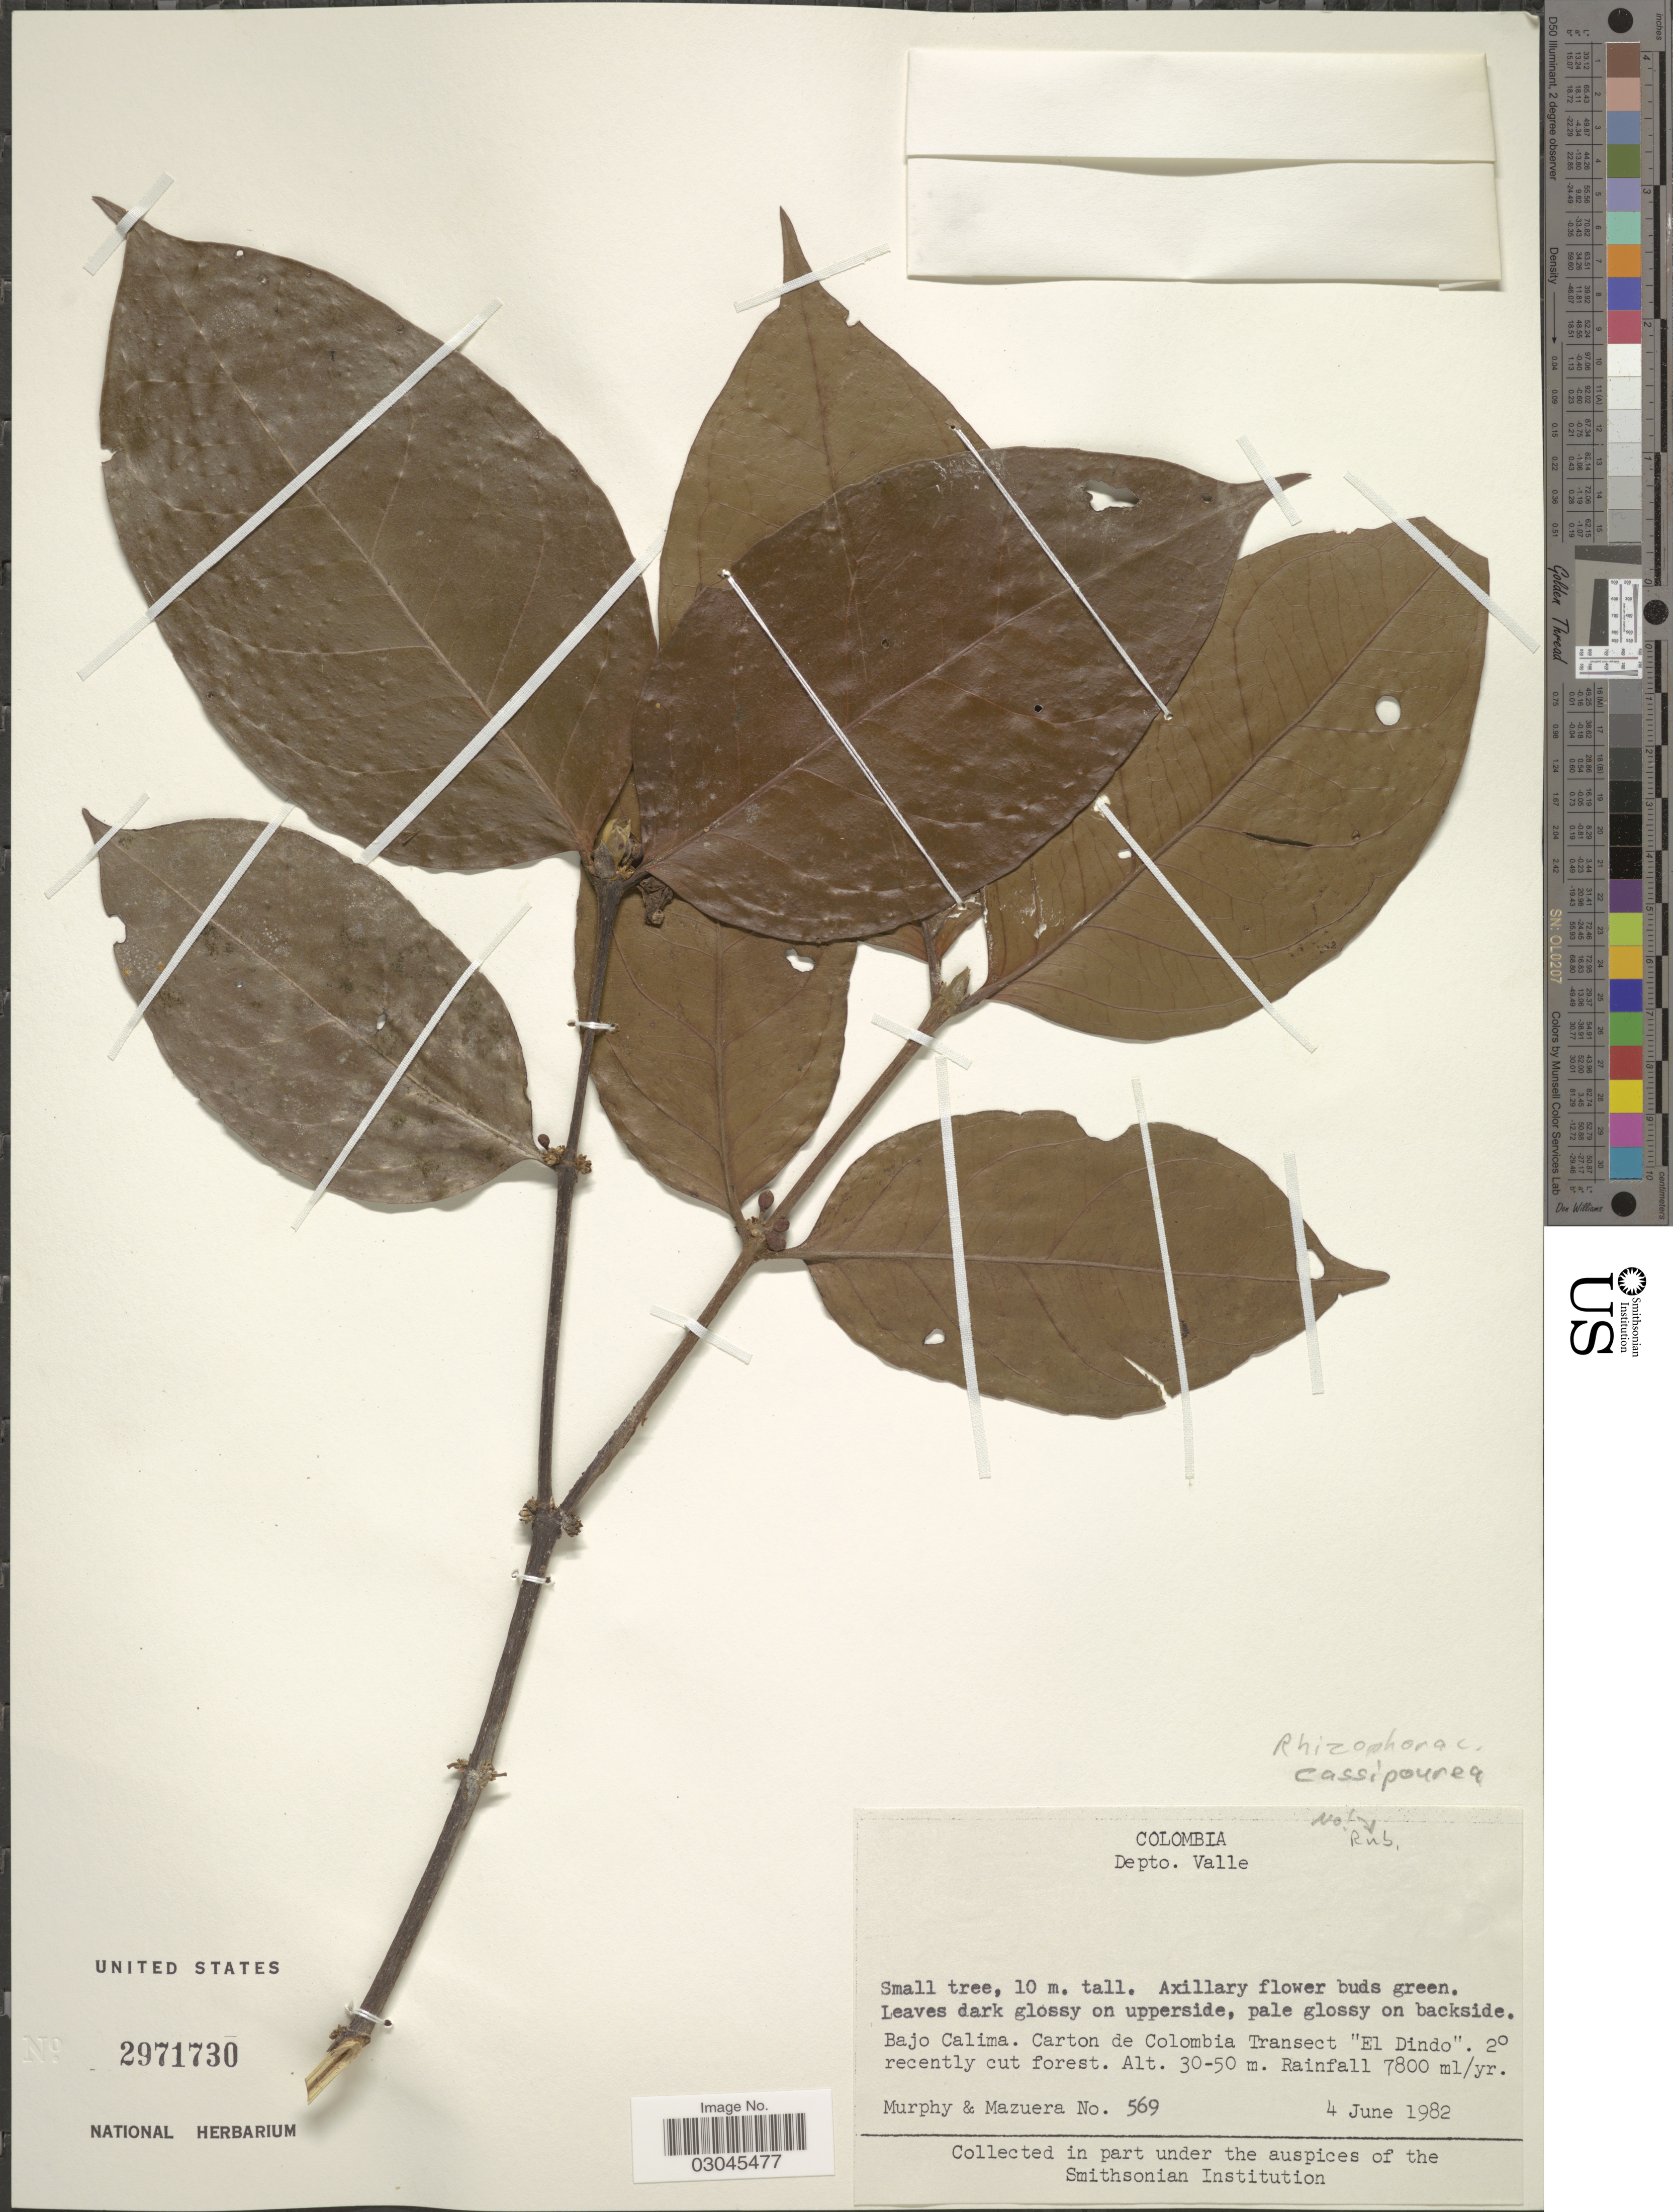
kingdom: Plantae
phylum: Tracheophyta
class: Magnoliopsida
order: Malpighiales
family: Rhizophoraceae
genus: Cassipourea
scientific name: Cassipourea sp.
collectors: -. Murphy & -. Mazuera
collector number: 569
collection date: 1982-06-04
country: Colombia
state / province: Valle del Cauca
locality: Depto. Valle. Bajo Calima. Carton de Colombia Transect "El Dindo".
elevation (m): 30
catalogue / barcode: US 2971730